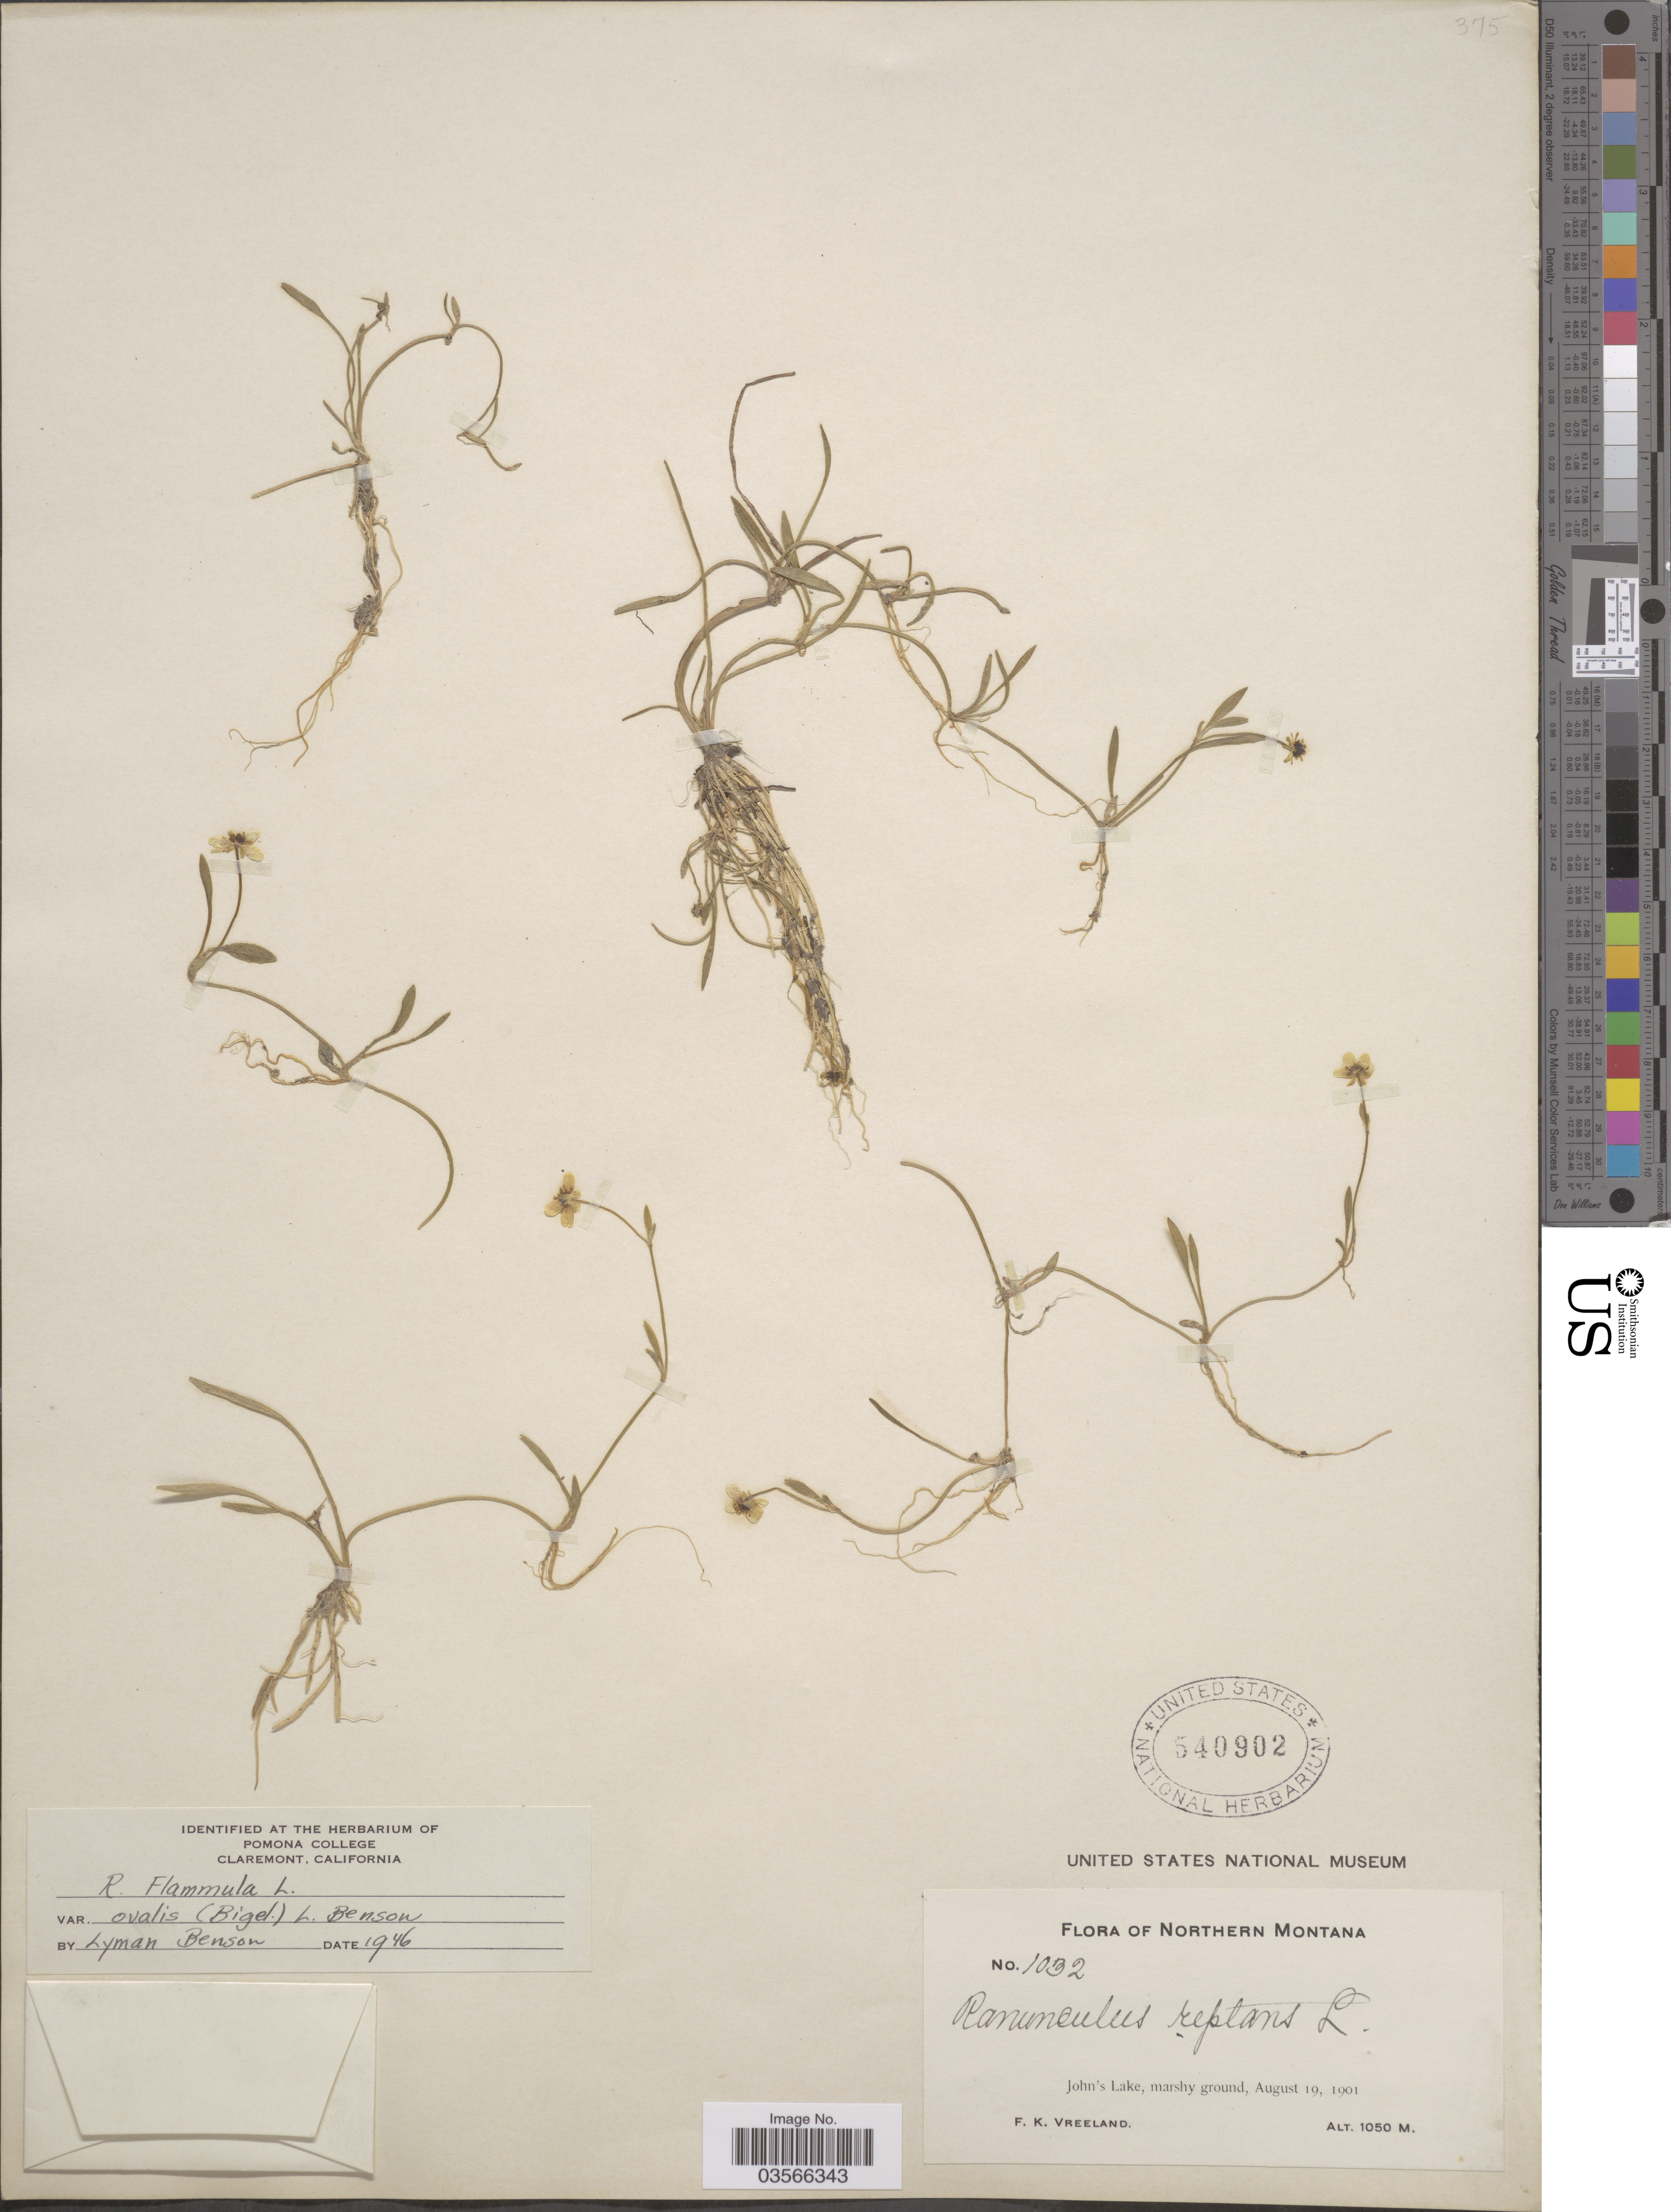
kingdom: Plantae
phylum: Tracheophyta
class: Magnoliopsida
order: Ranunculales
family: Ranunculaceae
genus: Ranunculus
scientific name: Ranunculus flammula var. ovalis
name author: (J.M. Bigelow) L.D. Benson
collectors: F. Vreeland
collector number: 1032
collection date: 1901-08-19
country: United States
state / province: Montana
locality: Northern Montana. John's Lake.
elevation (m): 1050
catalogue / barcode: US 540902